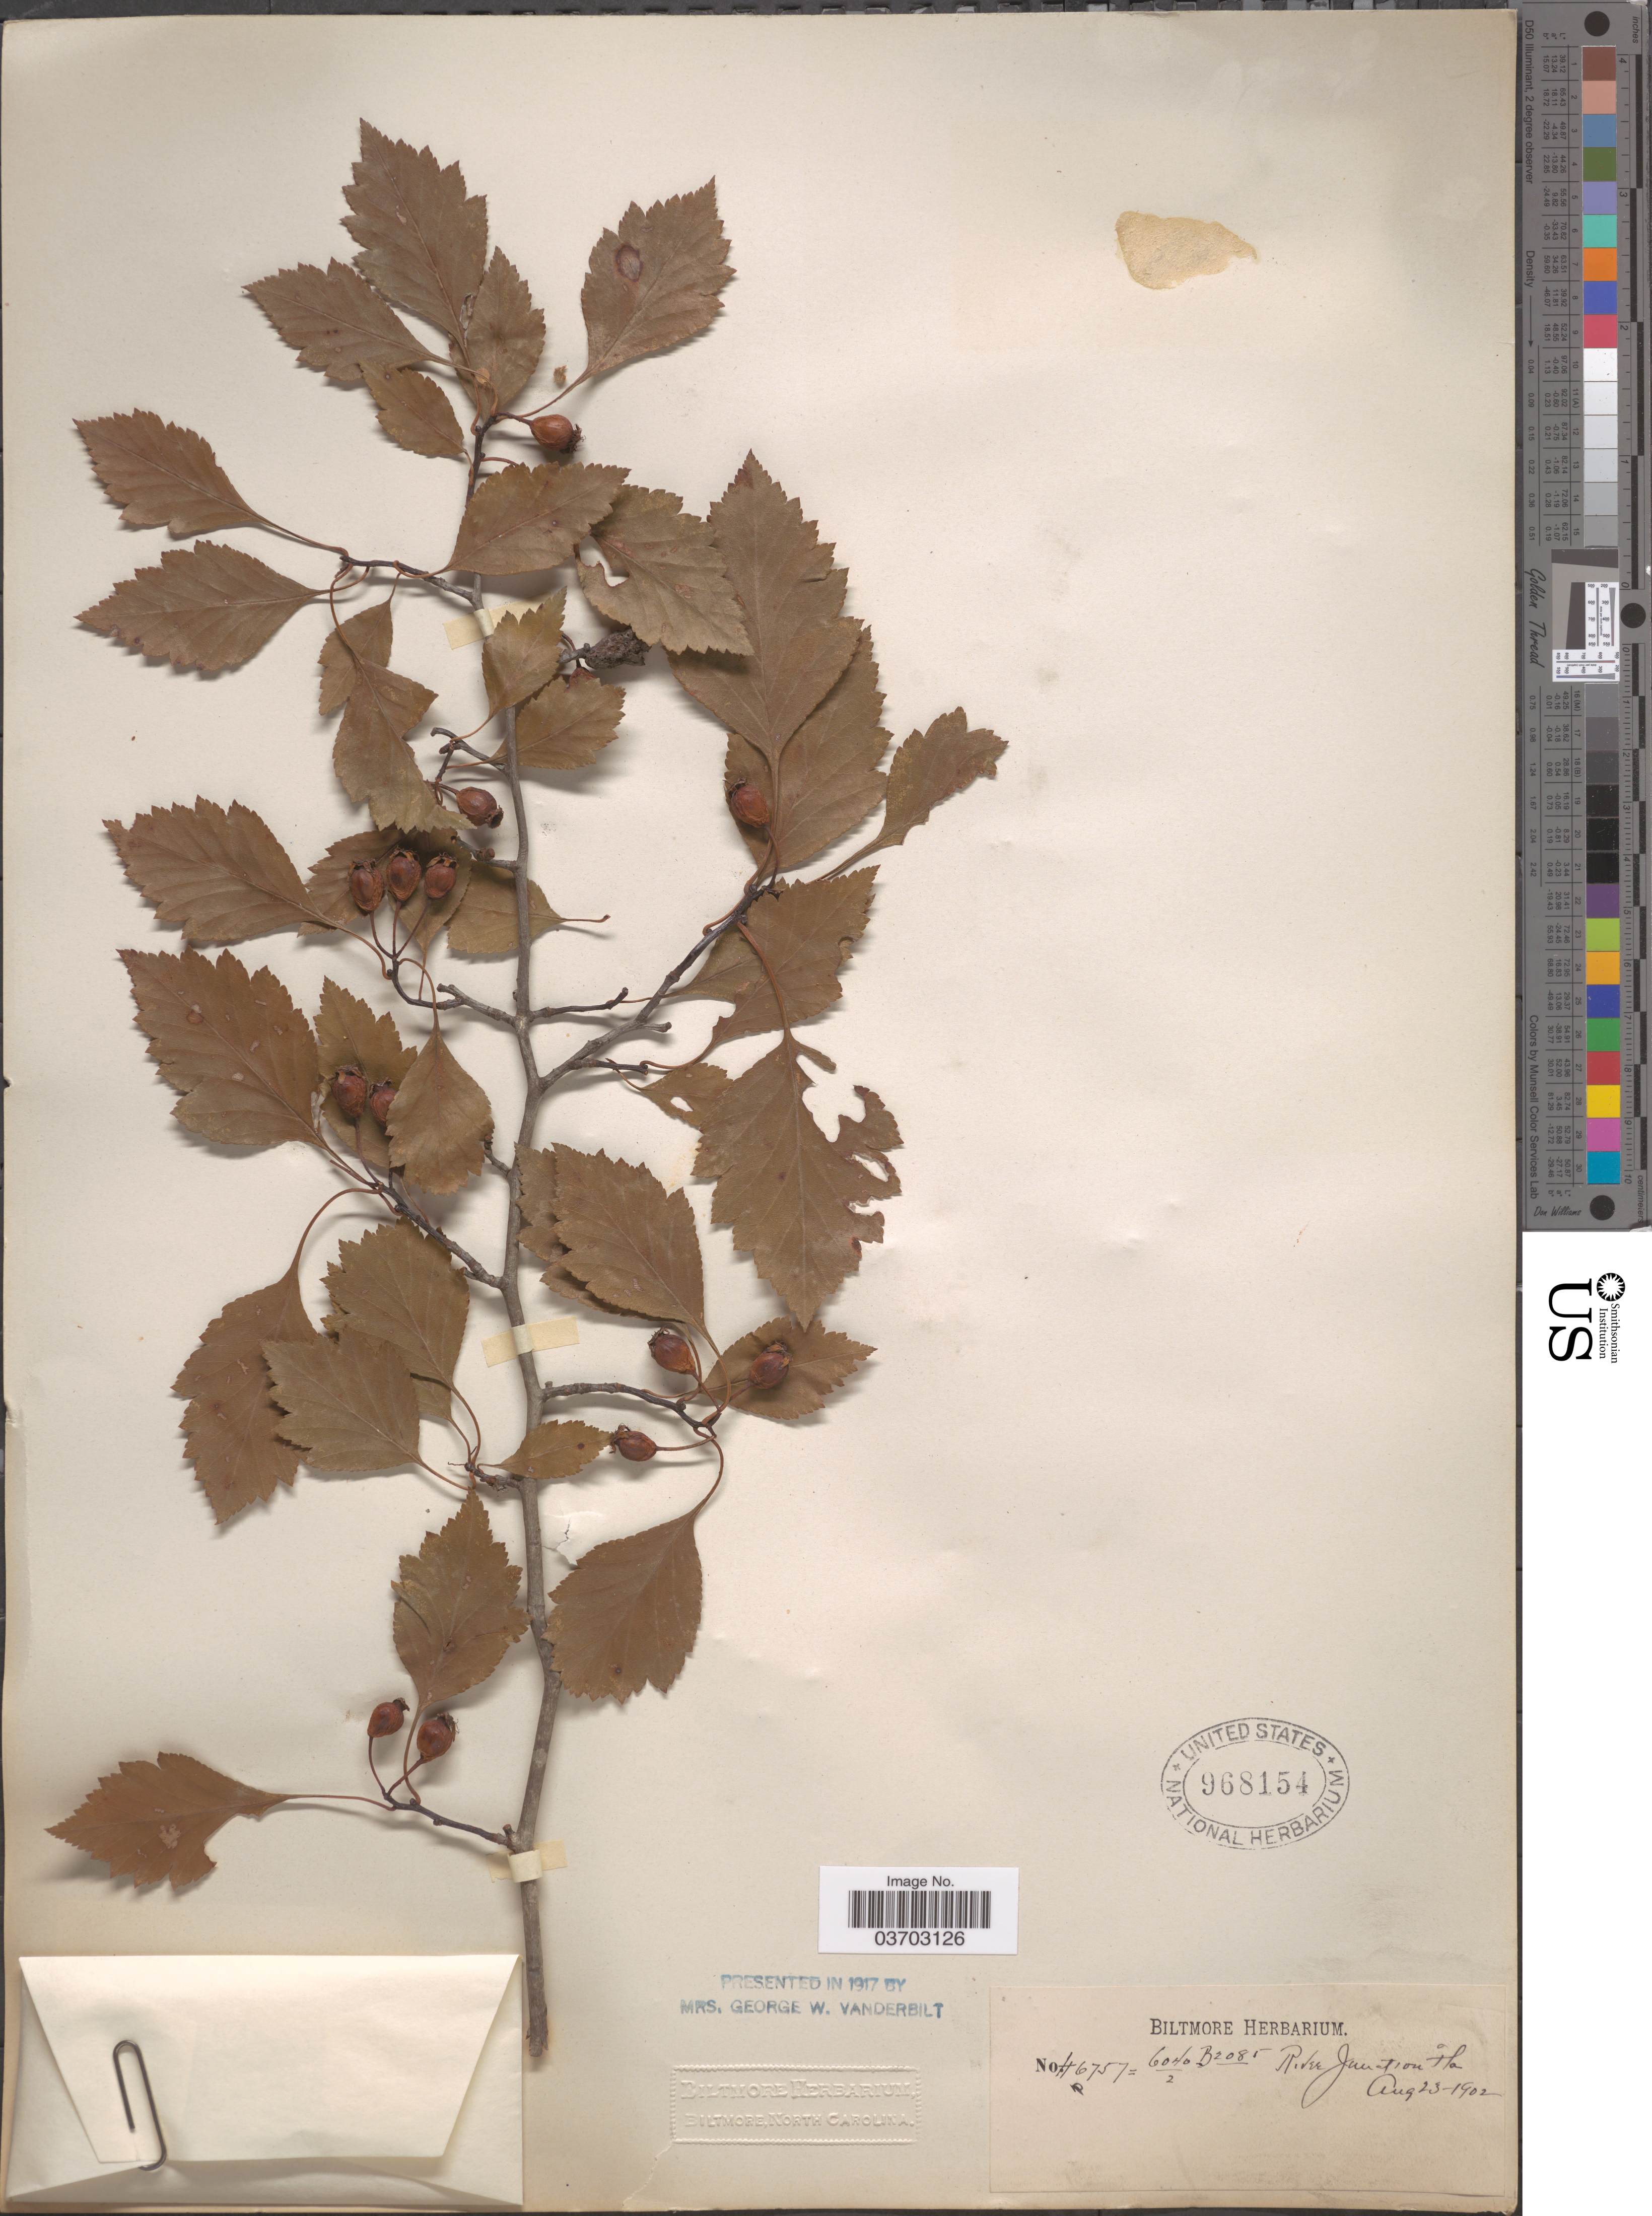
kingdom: Plantae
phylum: Tracheophyta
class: Magnoliopsida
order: Rosales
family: Rosaceae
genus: Crataegus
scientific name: Crataegus sp.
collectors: ex herb. Biltmore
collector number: H6757=6040/2/B2085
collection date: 1902-08-23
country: United States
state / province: Florida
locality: River Junction.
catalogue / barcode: US 968154